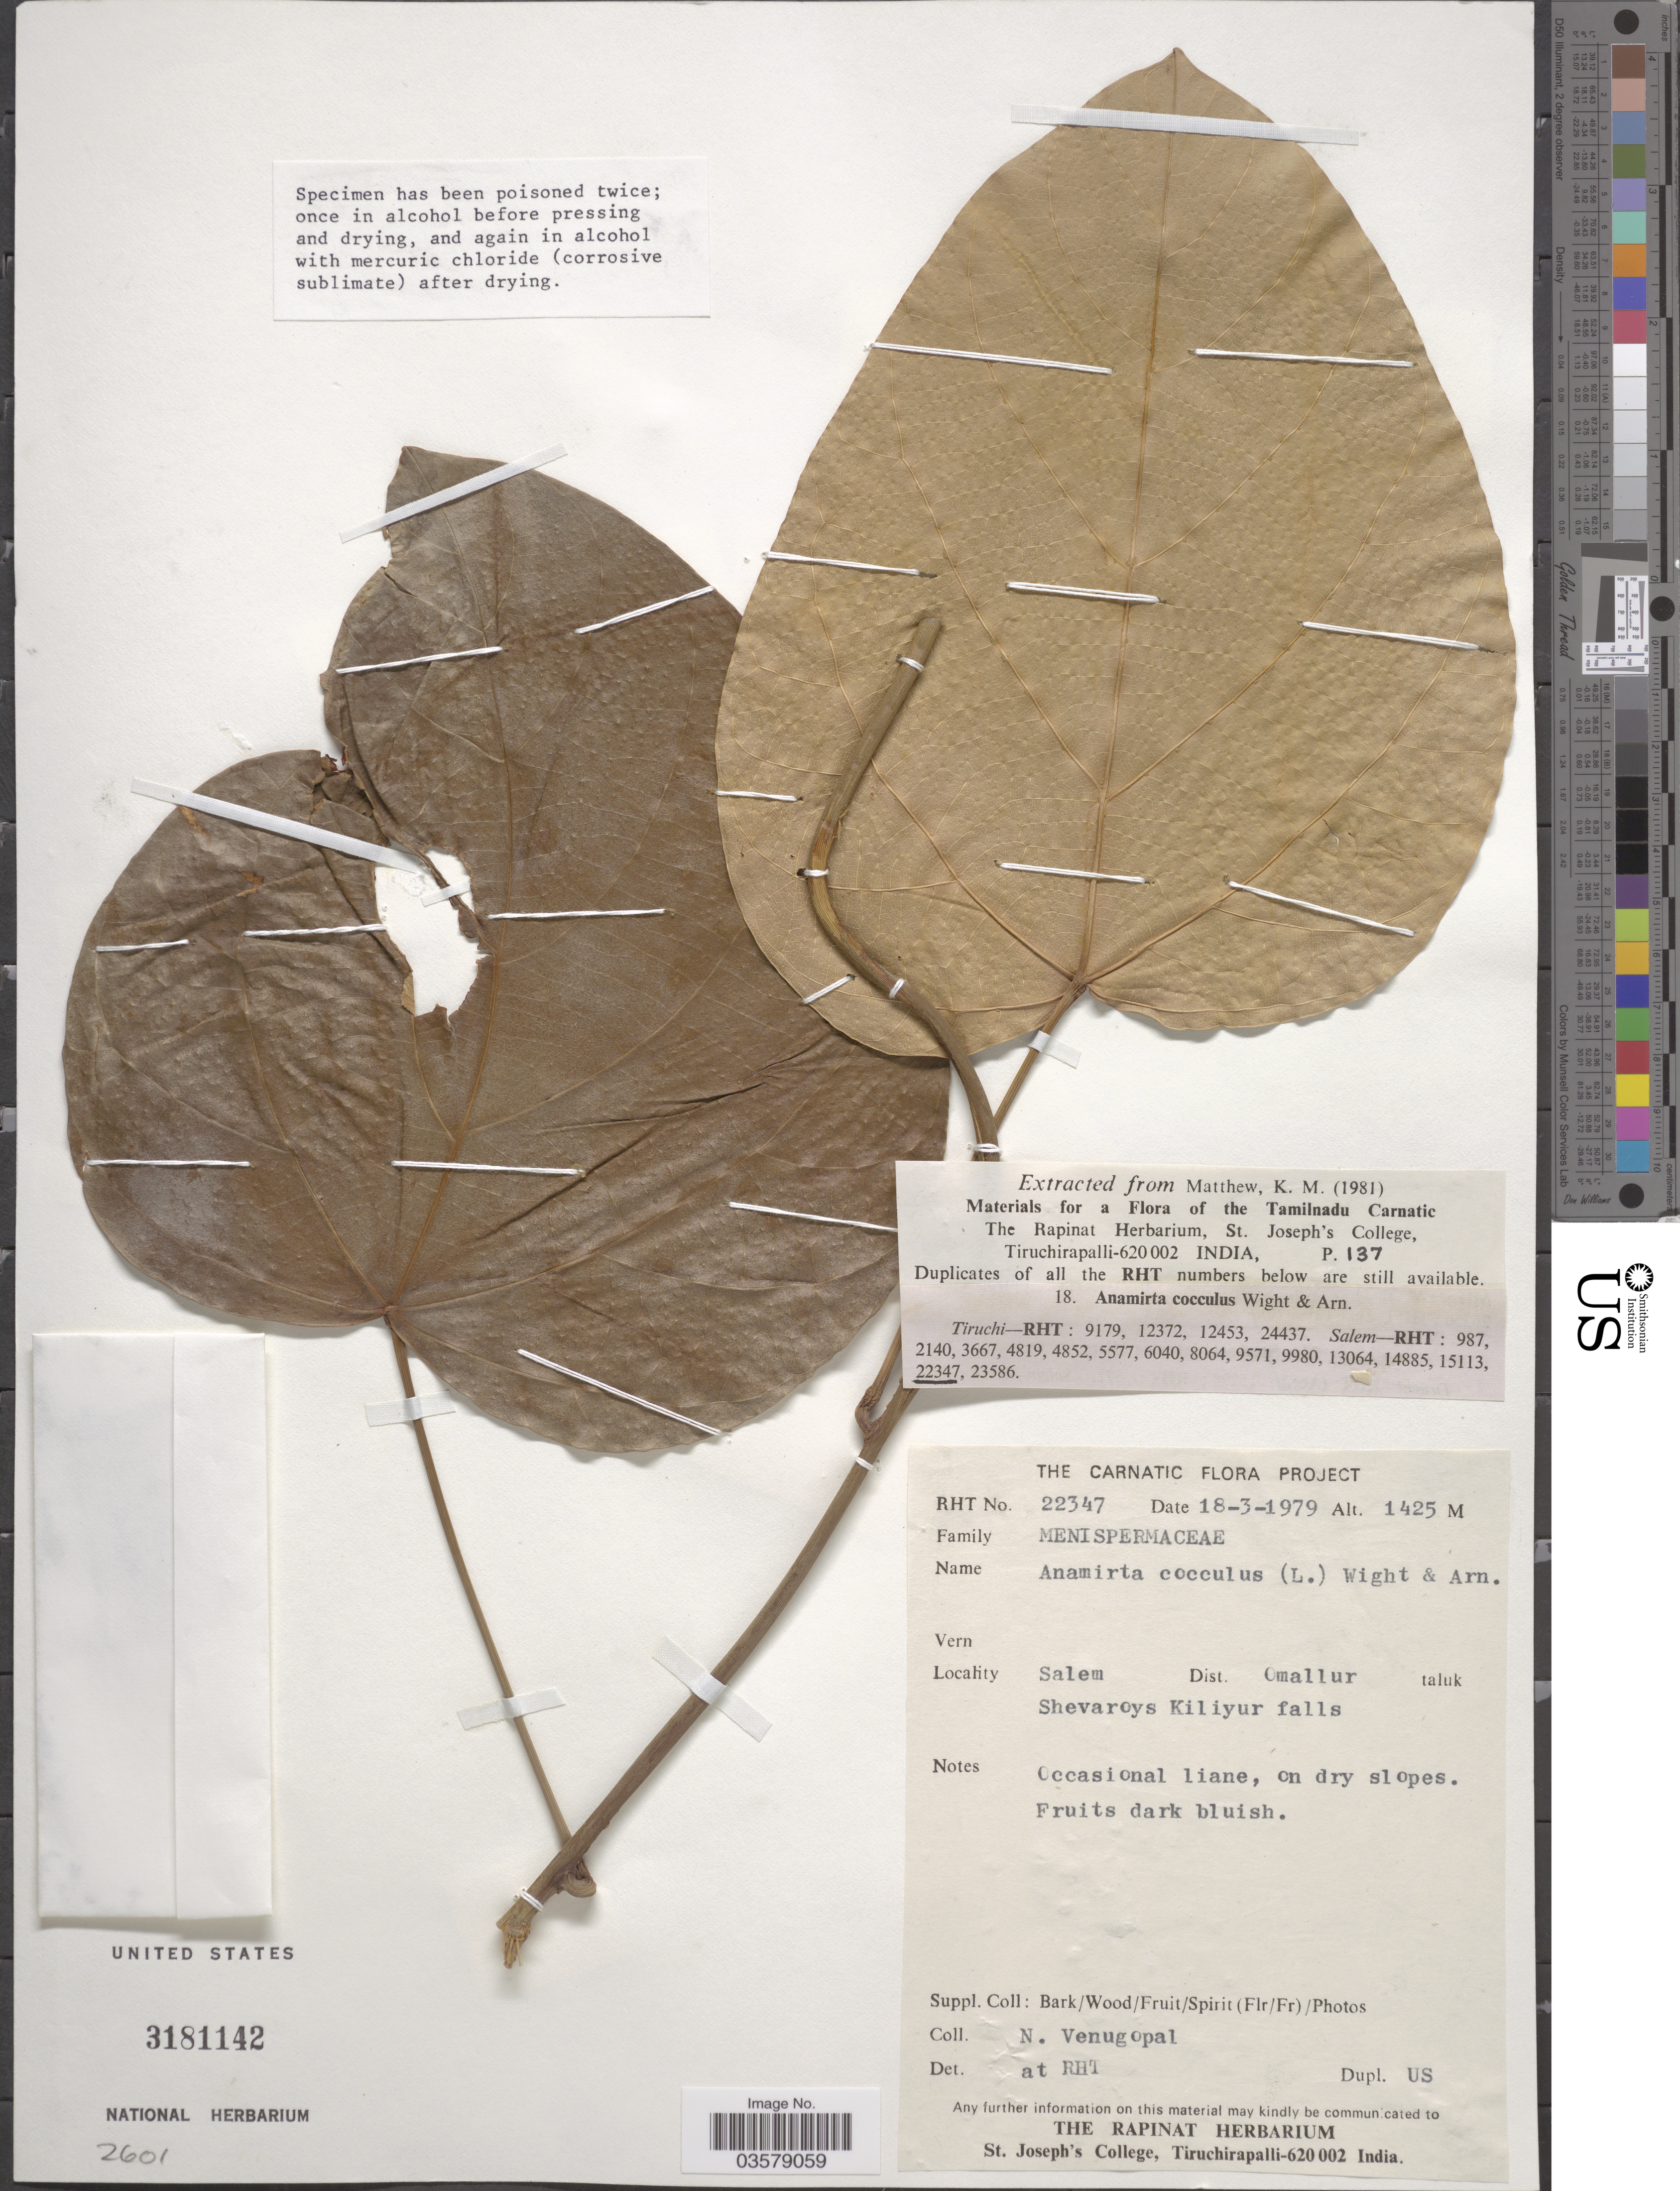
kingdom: Plantae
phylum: Tracheophyta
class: Magnoliopsida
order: Ranunculales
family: Menispermaceae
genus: Anamirta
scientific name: Anamirta cocculus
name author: (L.) Wight & Arn.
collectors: N. Venugopal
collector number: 22347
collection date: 1979-03-18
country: India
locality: Salem. Dist. Omallur taluk. Shevaroys Kiliyur falls.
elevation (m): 1425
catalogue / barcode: US 3181142